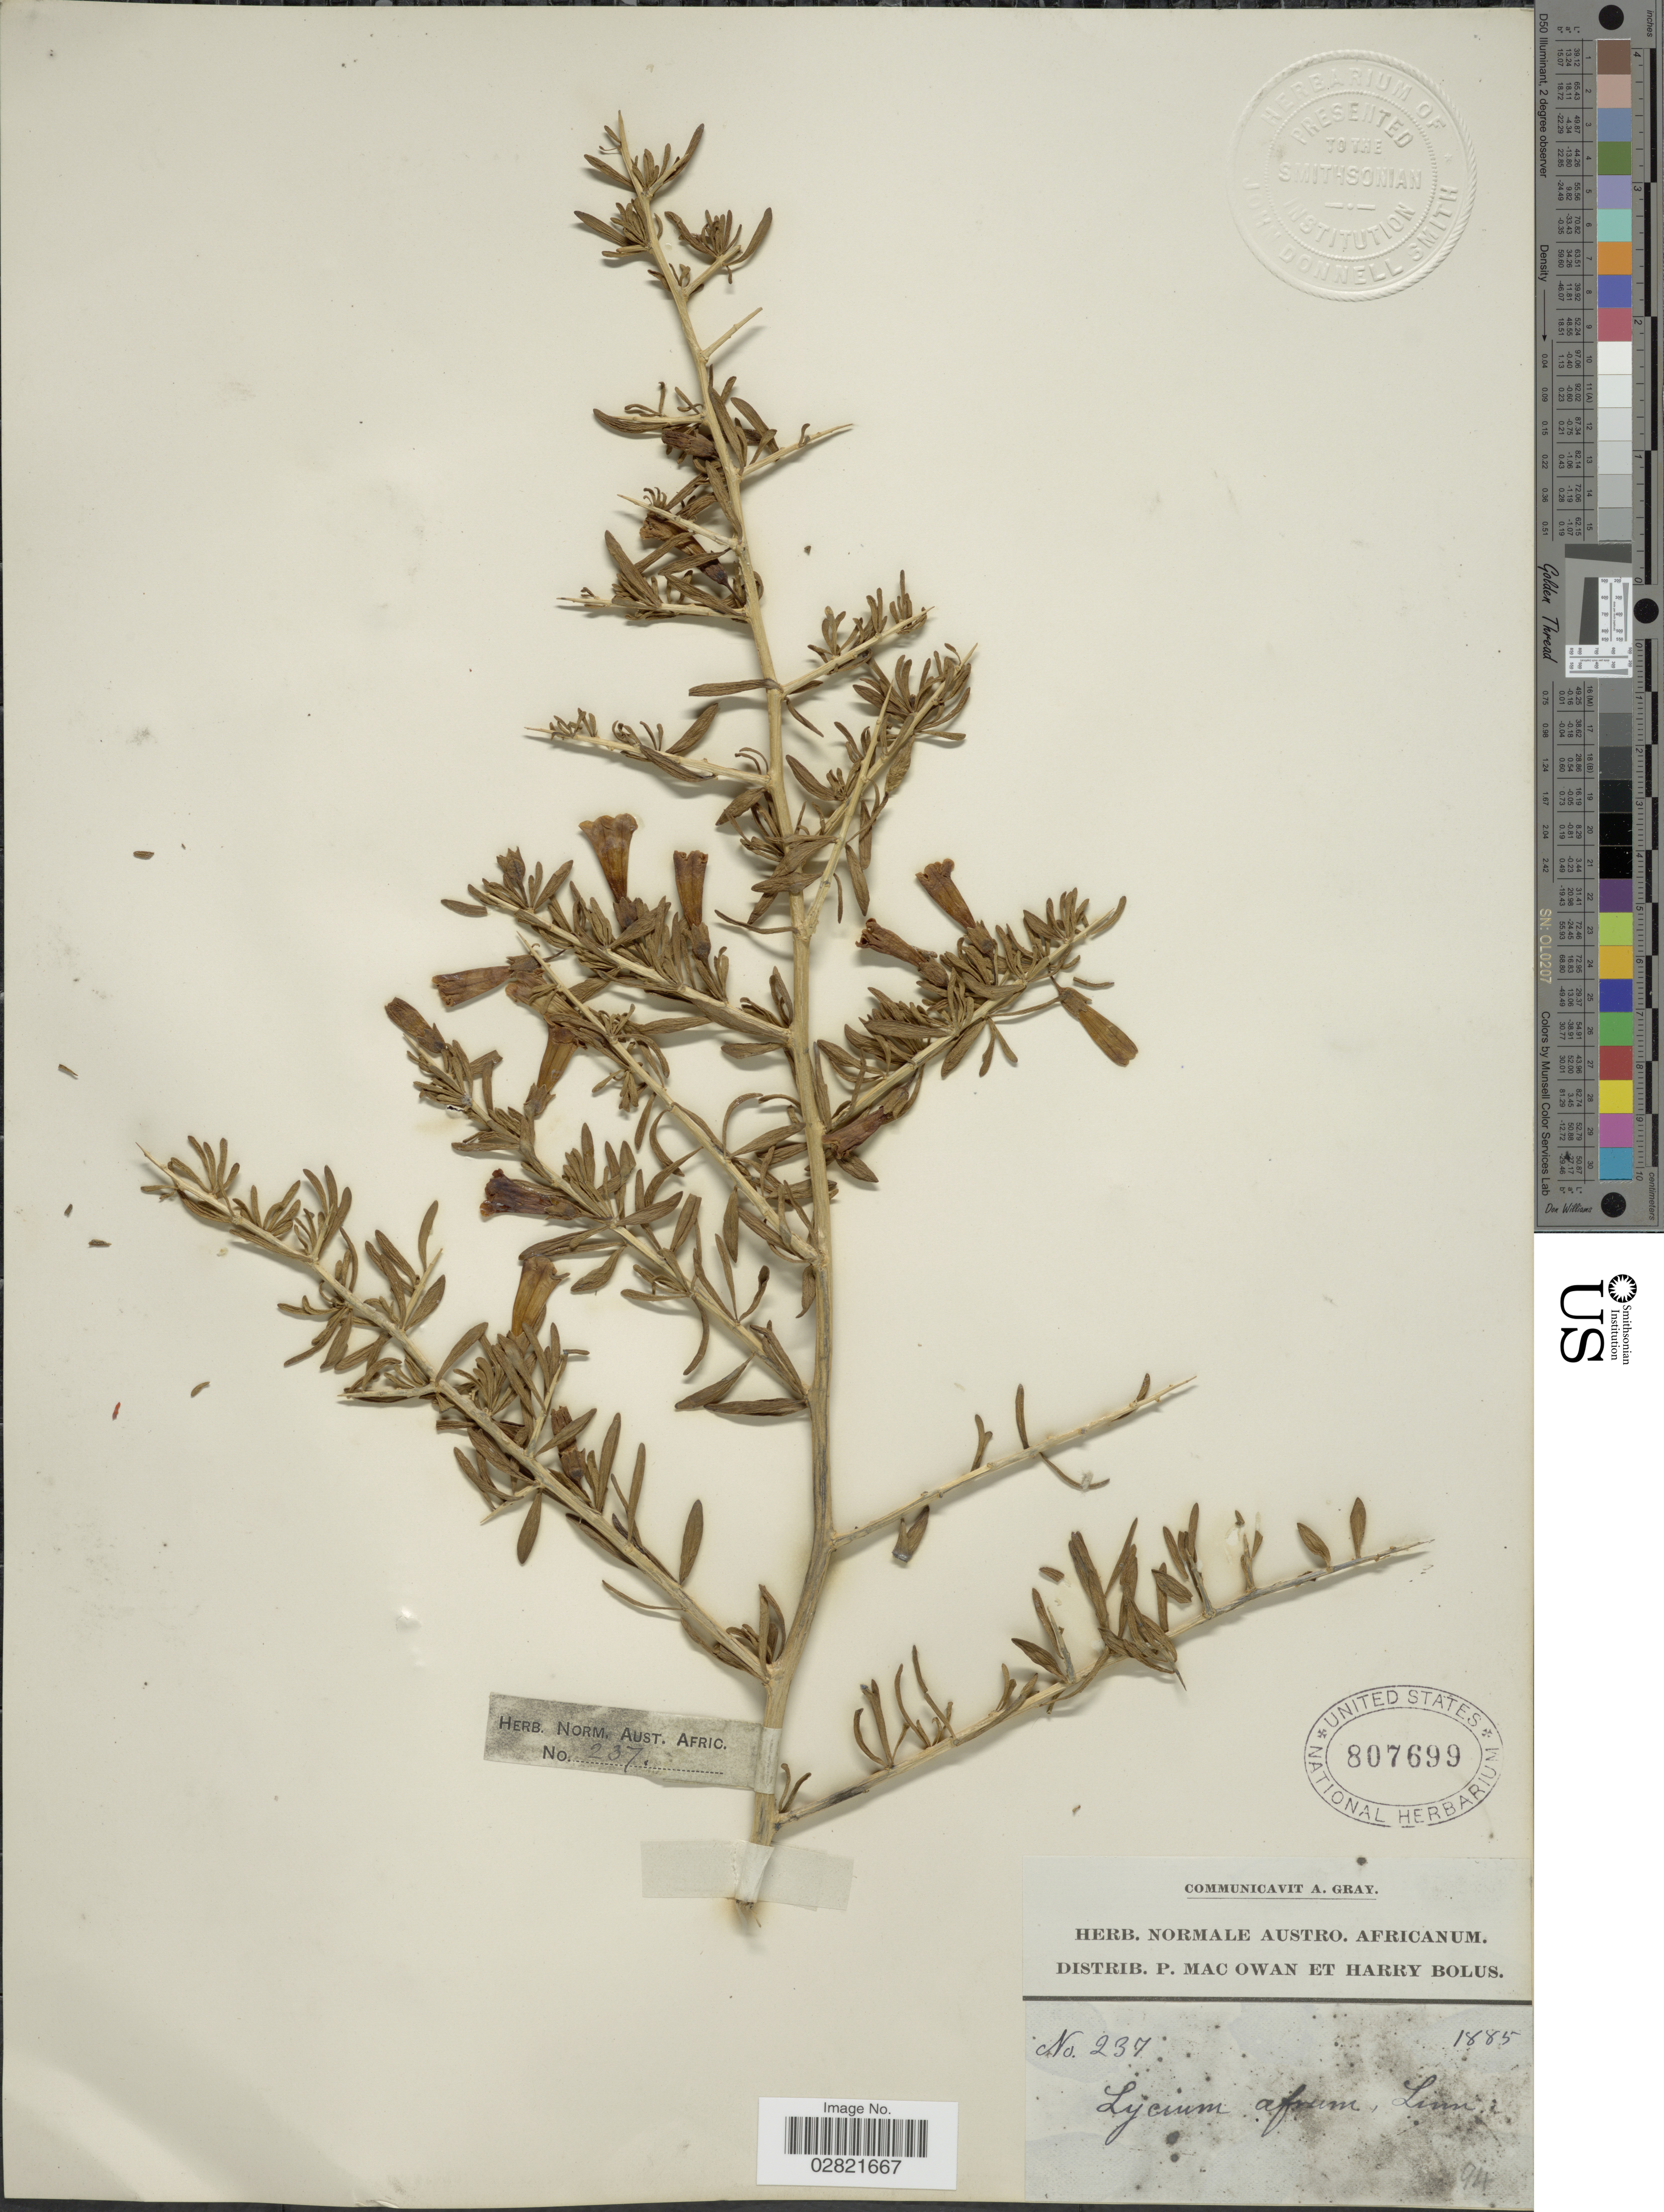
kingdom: Plantae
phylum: Tracheophyta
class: Magnoliopsida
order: Solanales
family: Solanaceae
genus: Lycium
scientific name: Lycium afrum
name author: L.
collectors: P. MacOwan & H. Bolus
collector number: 237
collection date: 1885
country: South Africa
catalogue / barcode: US 807699